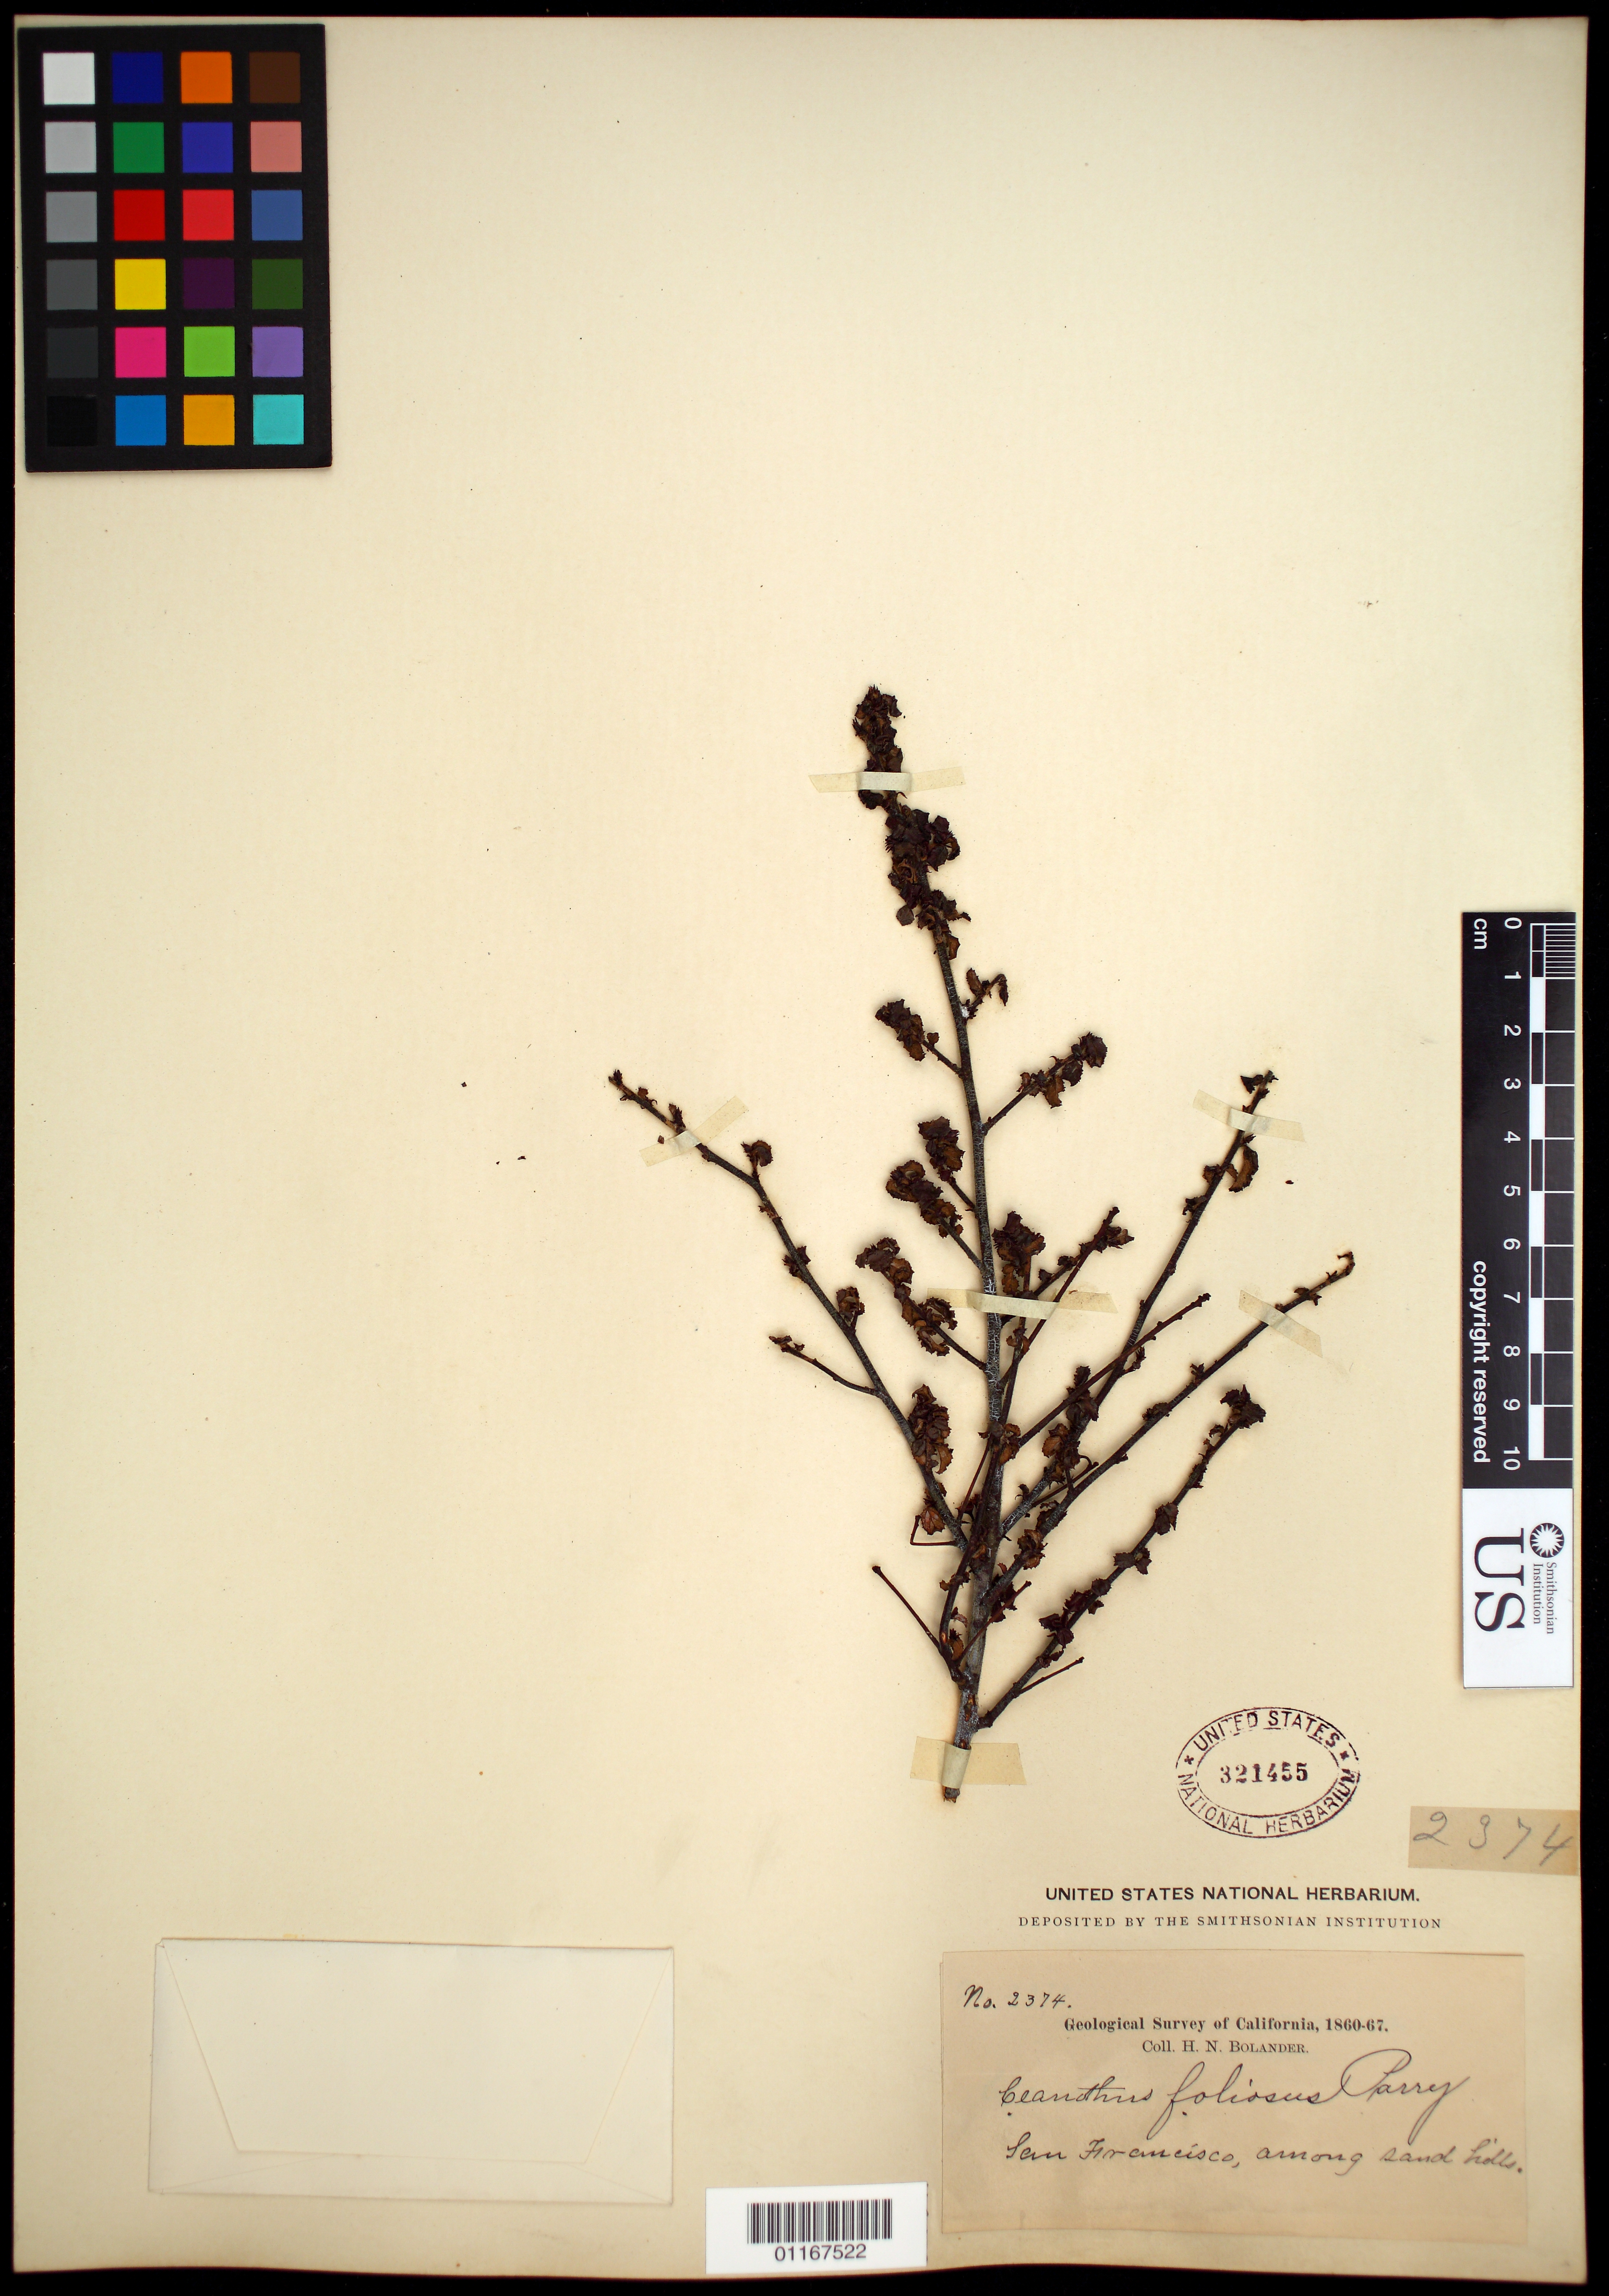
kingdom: Plantae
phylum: Tracheophyta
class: Magnoliopsida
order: Rosales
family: Rhamnaceae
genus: Ceanothus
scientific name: Ceanothus foliosus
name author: Parry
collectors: H. Bolander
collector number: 2374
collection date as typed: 1860 to -- --- 1867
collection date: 1860/1867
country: United States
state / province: California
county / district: San Francisco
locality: San Francisco.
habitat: Among sand hills.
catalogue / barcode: US 321455